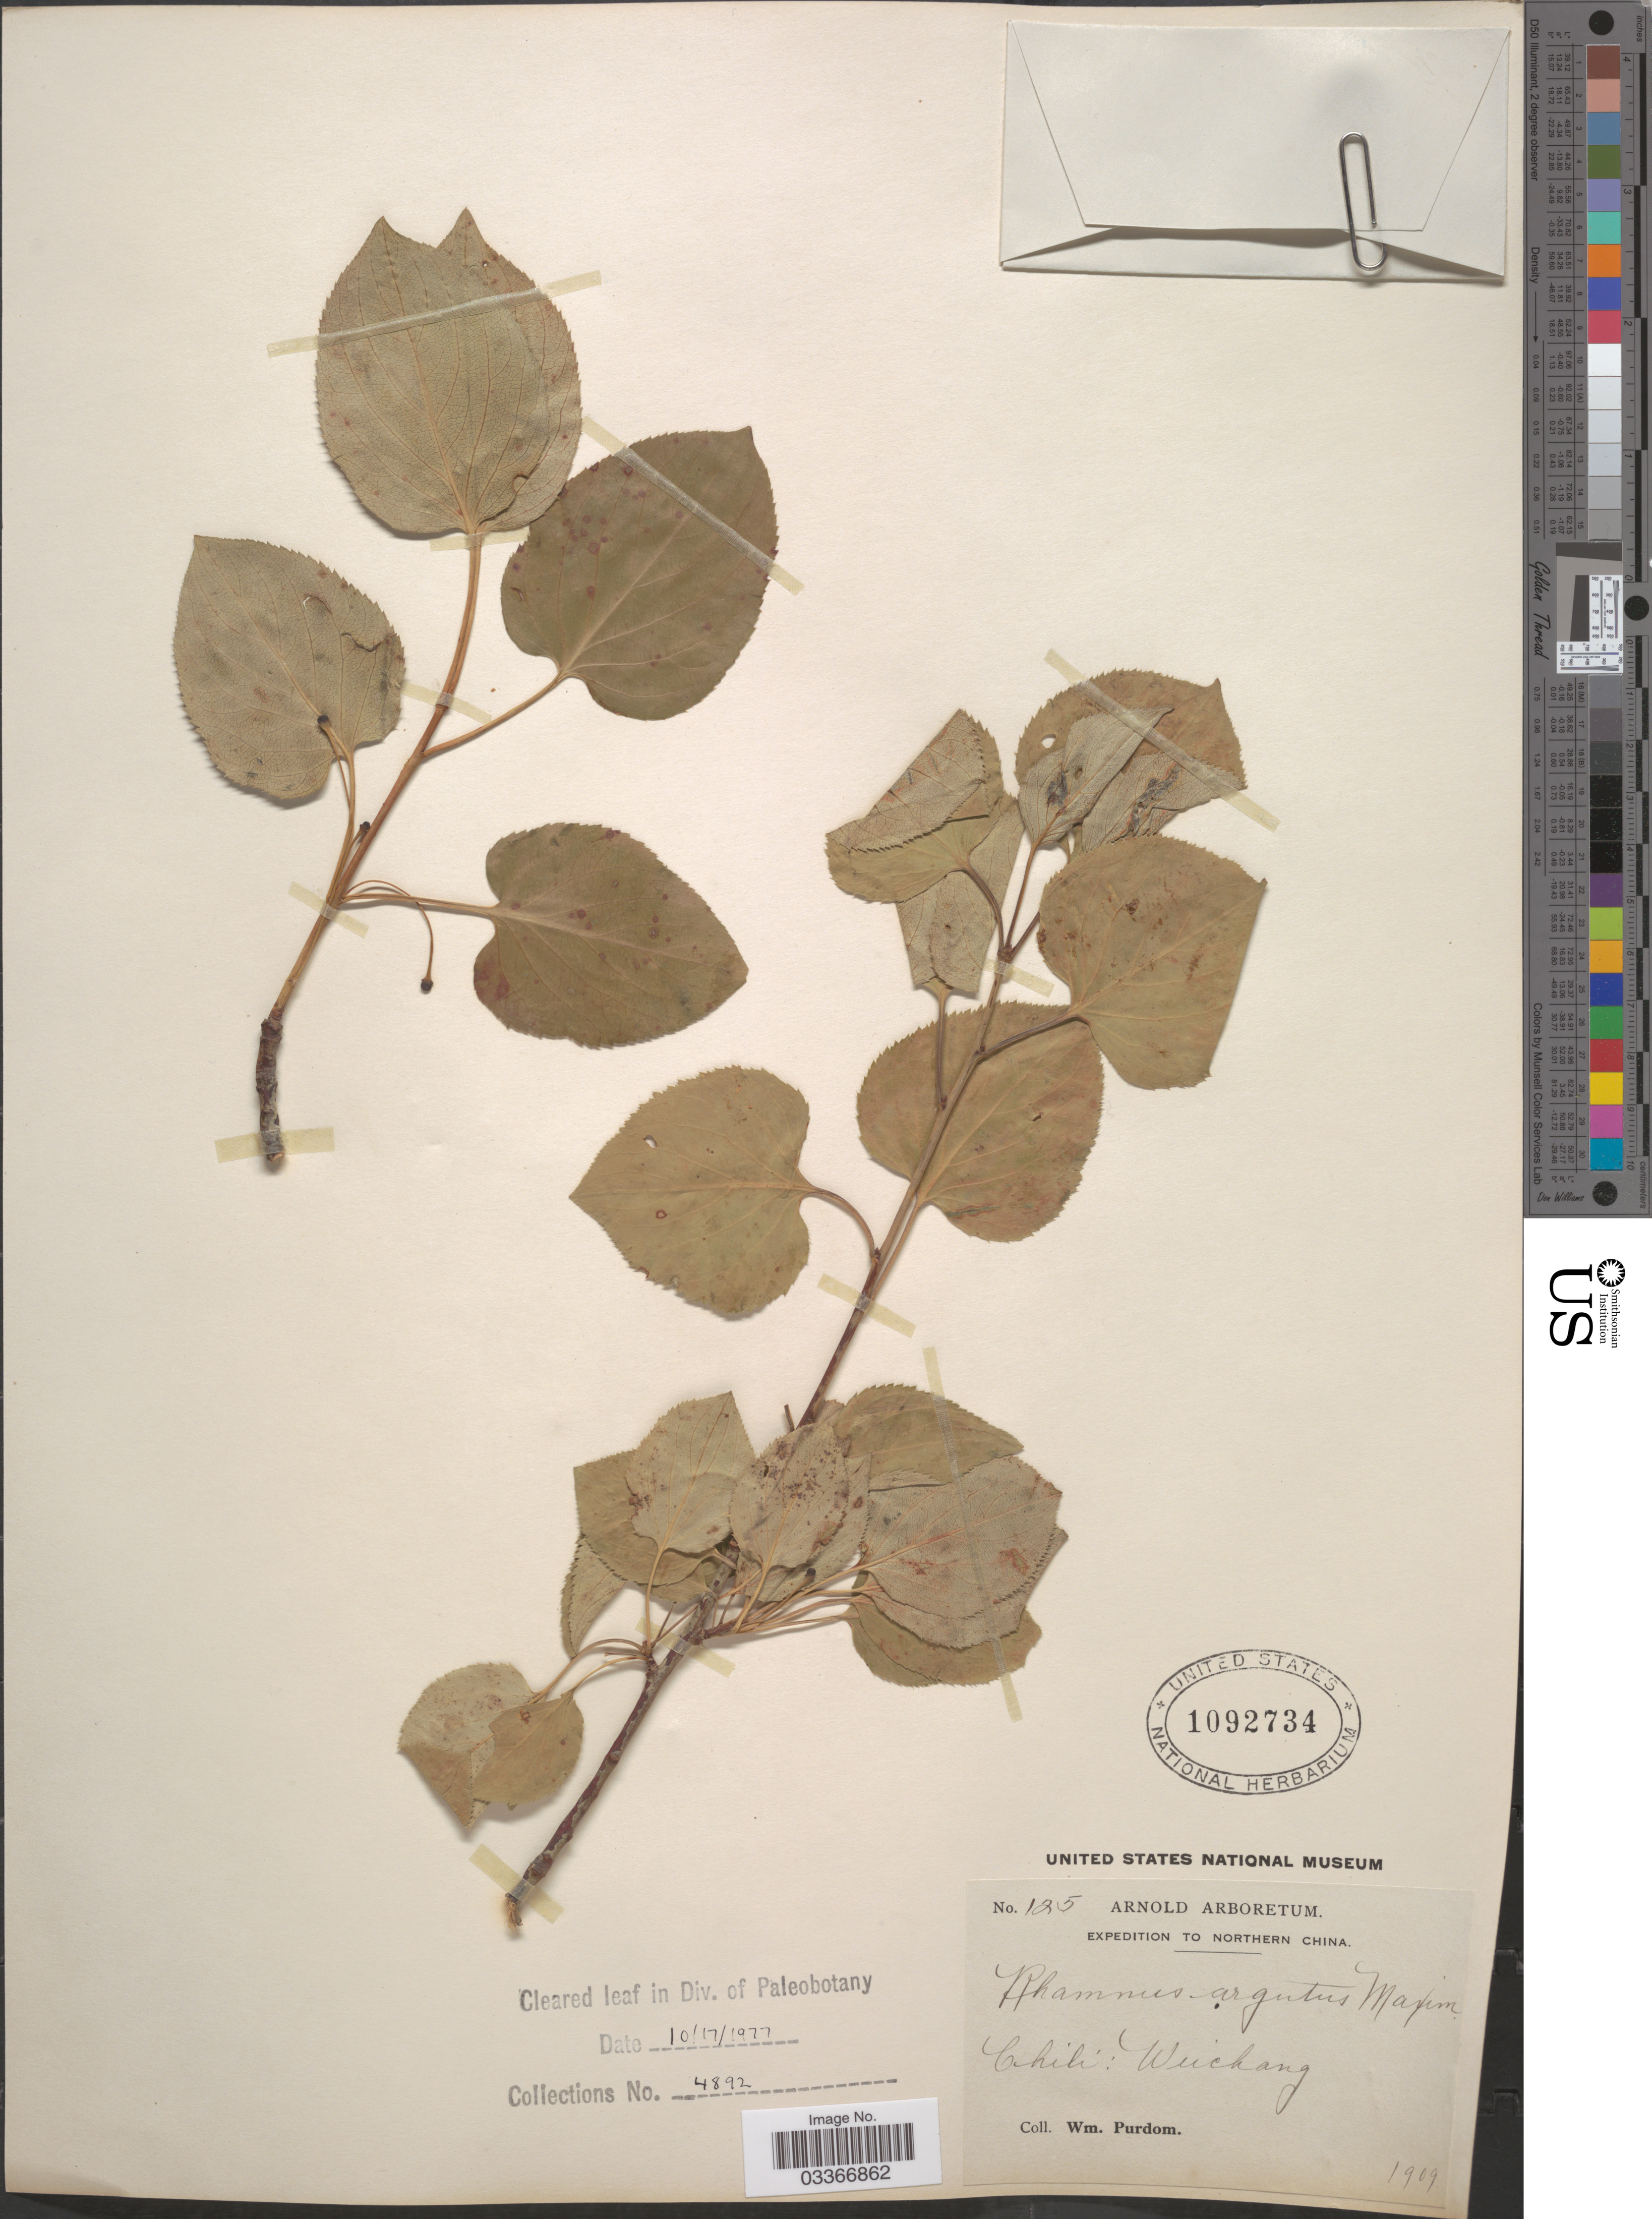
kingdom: Plantae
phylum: Tracheophyta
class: Magnoliopsida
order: Rosales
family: Rhamnaceae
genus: Rhamnus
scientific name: Rhamnus arguta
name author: Maxim.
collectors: W. Purdom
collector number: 125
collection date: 1909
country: China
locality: Northern China. Chili: Wuchang.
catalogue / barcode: US 1092734